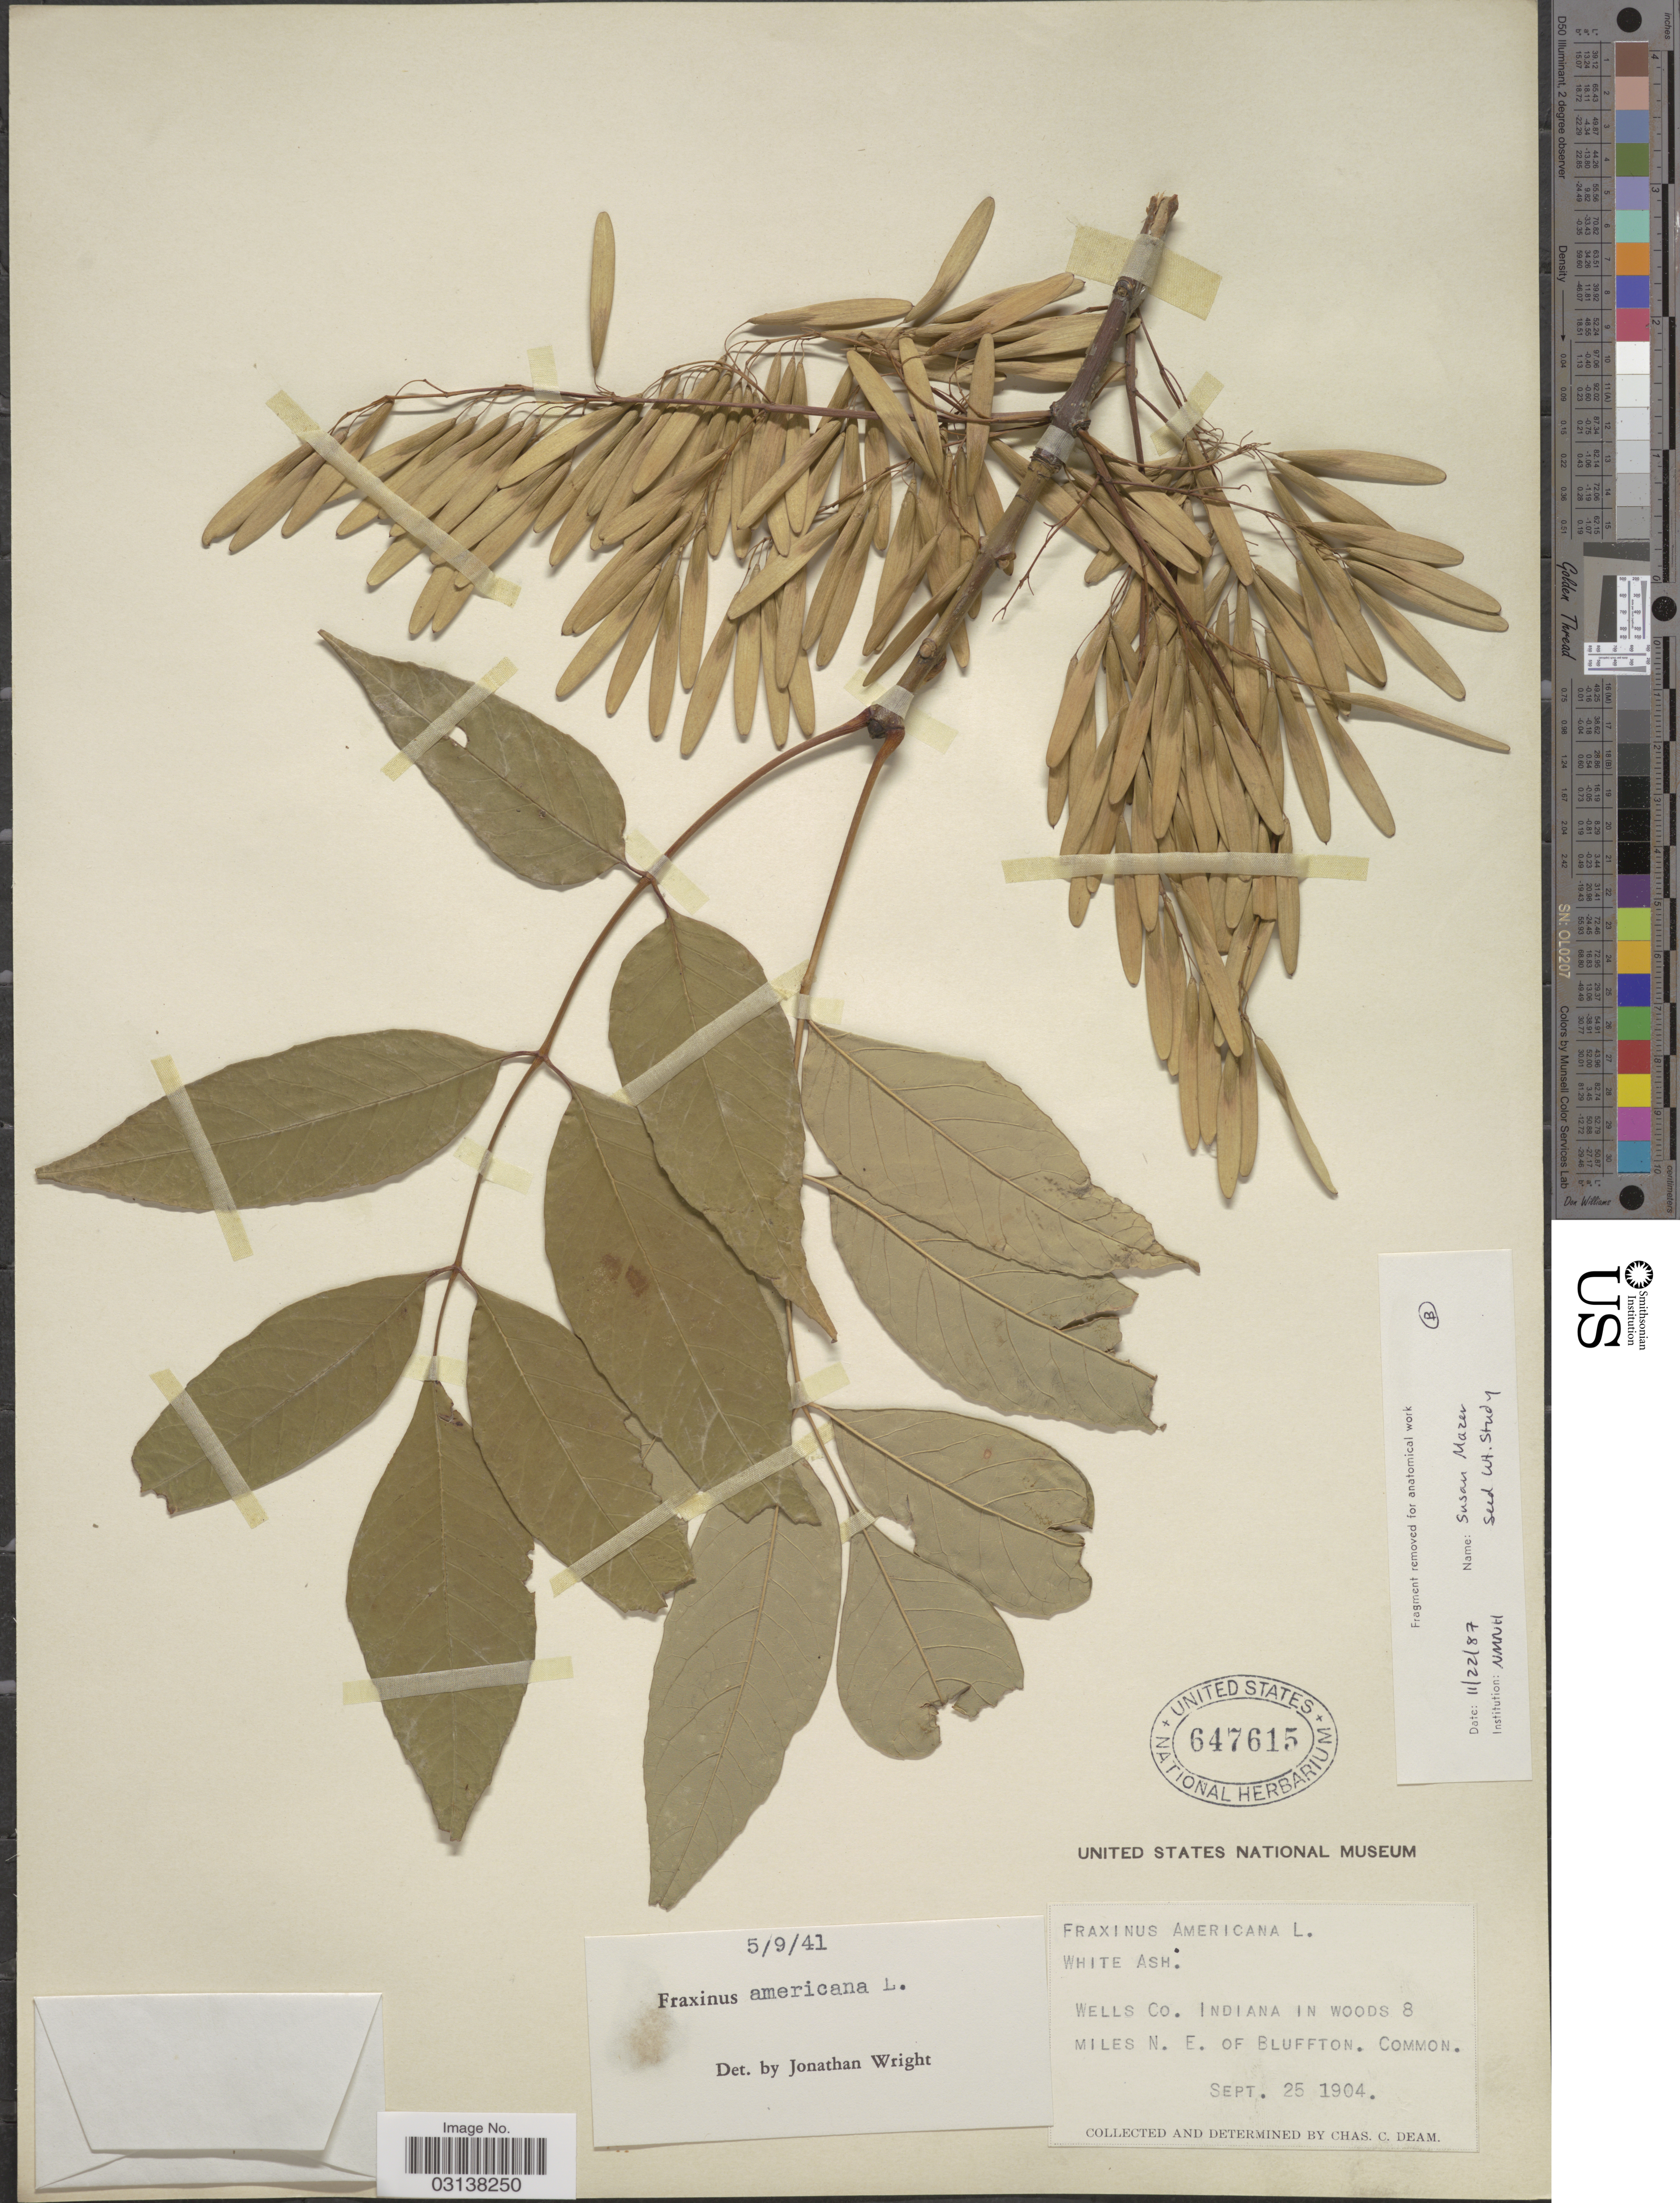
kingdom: Plantae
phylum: Tracheophyta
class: Magnoliopsida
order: Lamiales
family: Oleaceae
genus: Fraxinus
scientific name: Fraxinus americana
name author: L.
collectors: C. C. Deam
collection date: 1904-09-25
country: United States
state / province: Indiana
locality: Wells Co, Indiana in woods 8 miles N.E. of Bluffton.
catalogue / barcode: US 647615